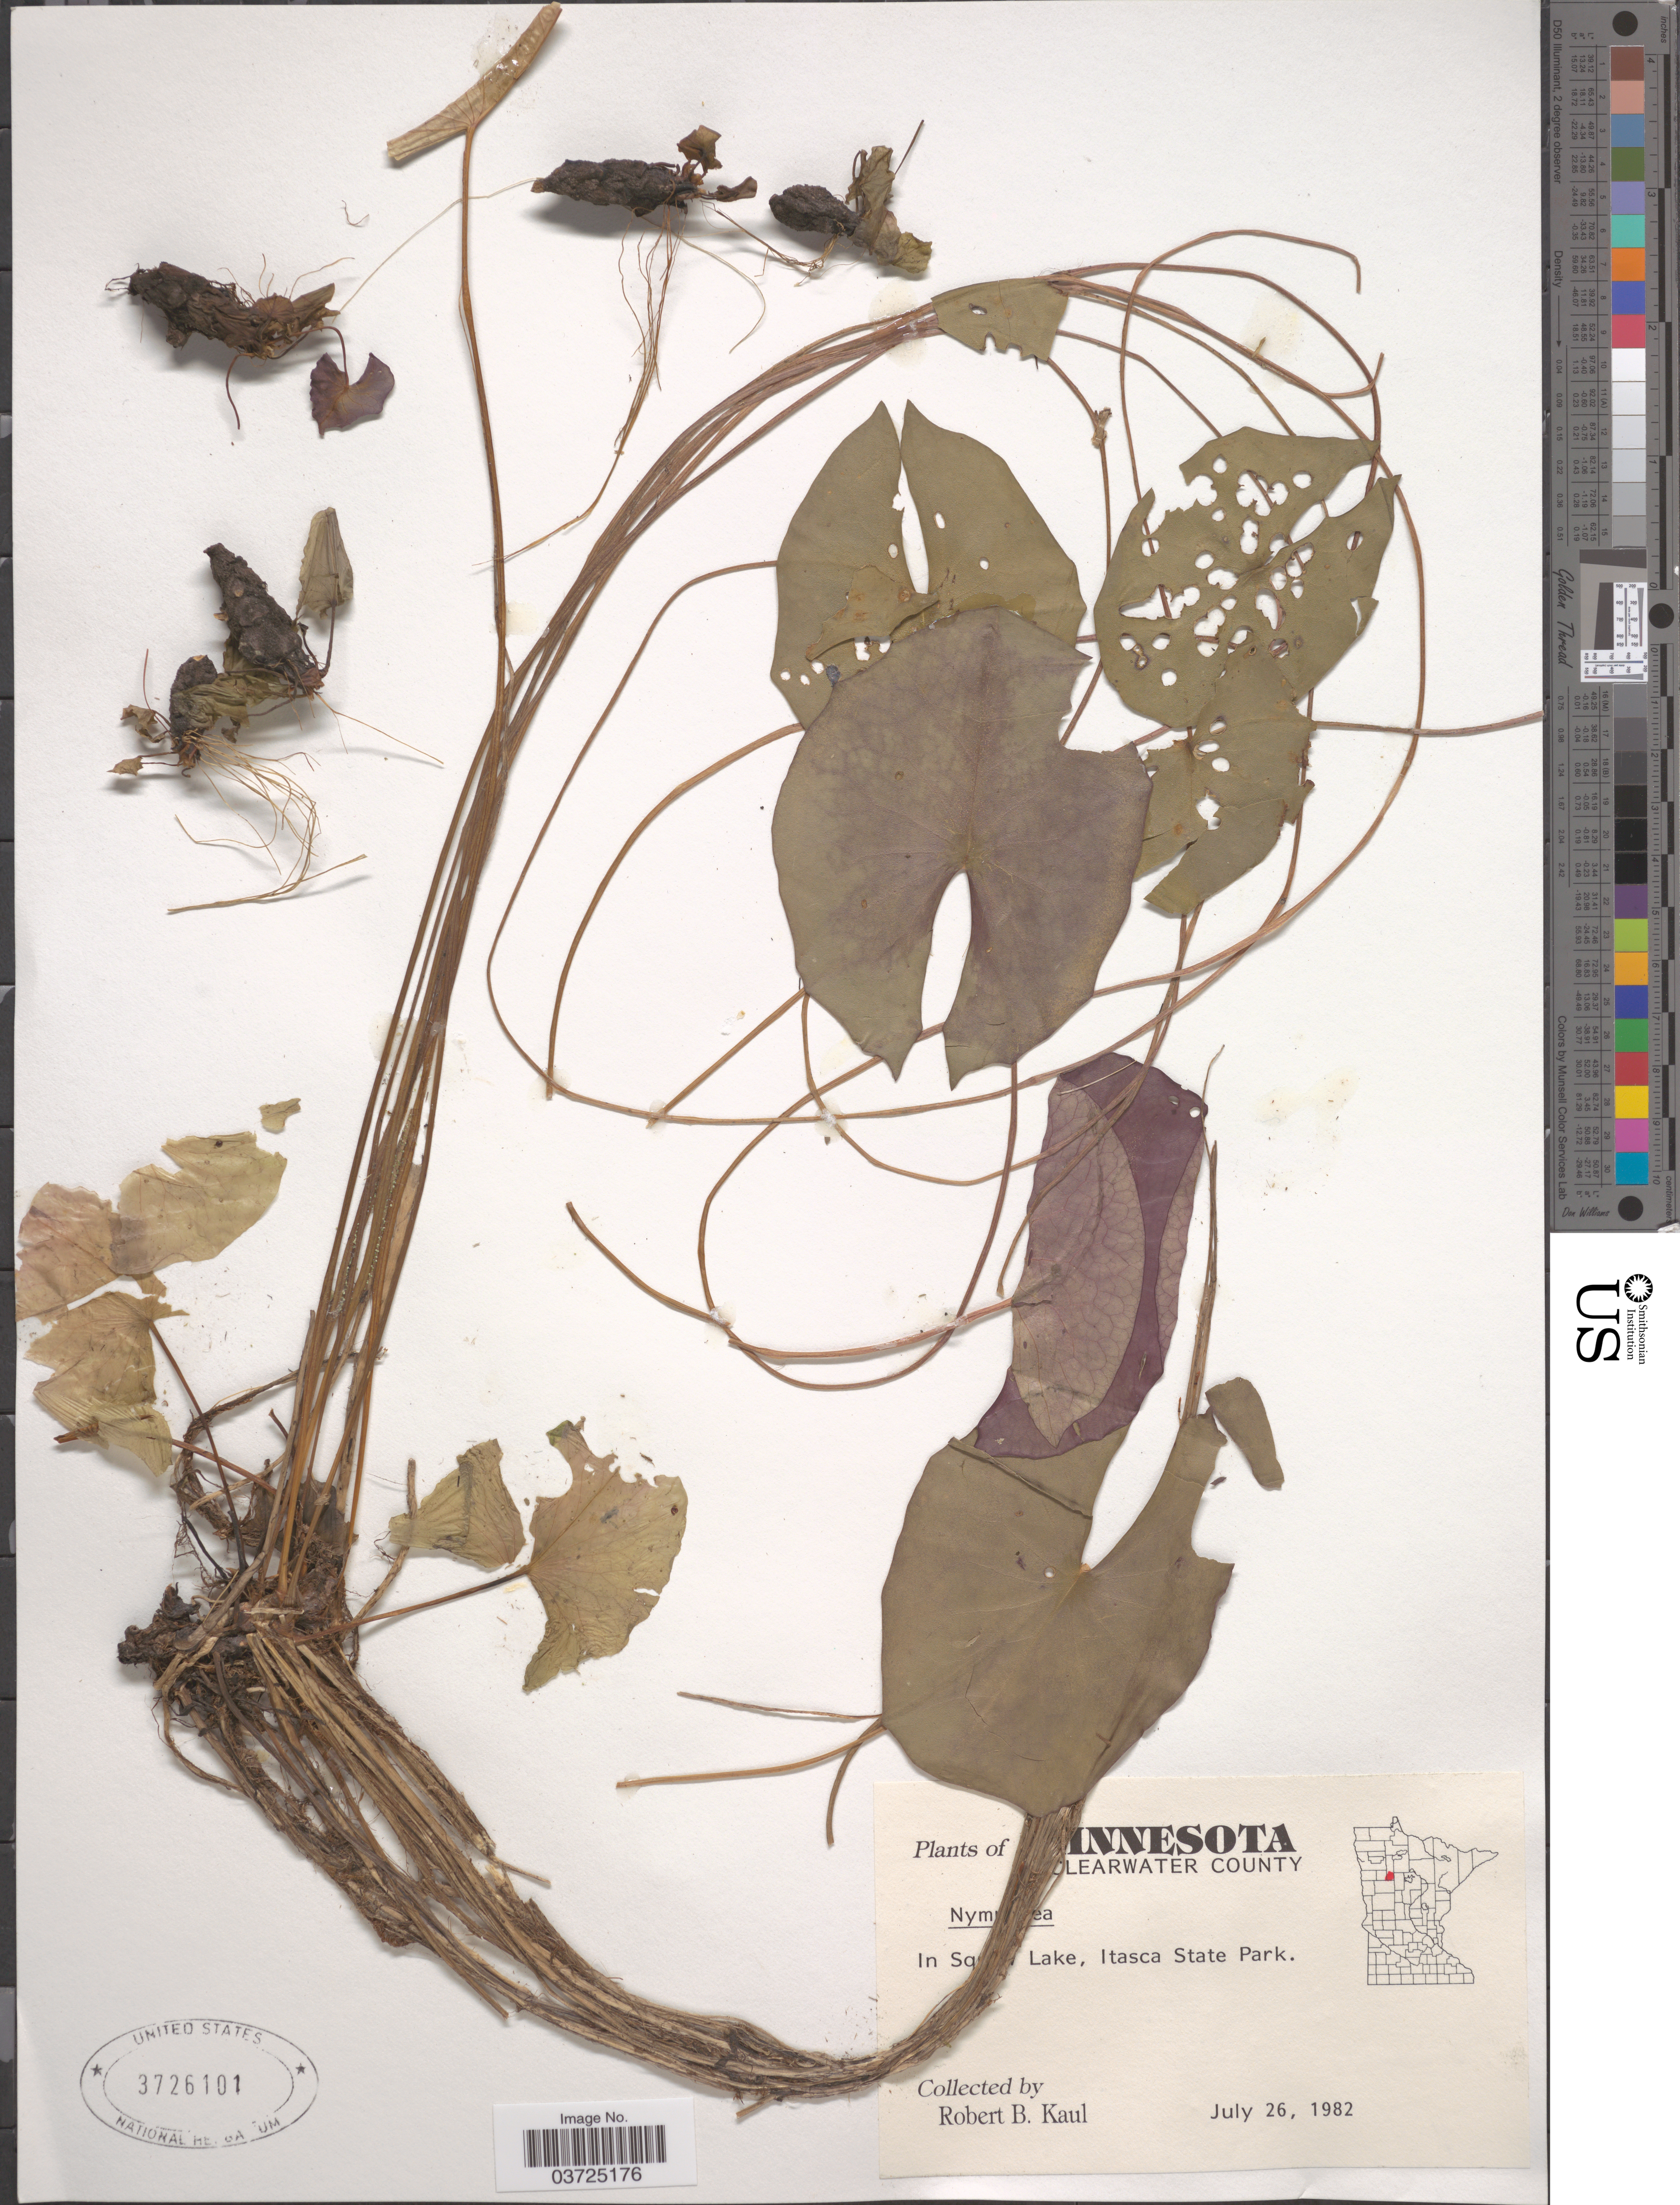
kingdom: Plantae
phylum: Tracheophyta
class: Magnoliopsida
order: Nymphaeales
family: Nymphaeaceae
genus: Nymphaea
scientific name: Nymphaea sp.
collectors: R. Kaul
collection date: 1982-07-26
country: United States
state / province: Minnesota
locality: Clearwater County. In Squaw Lake, Itasca State Park.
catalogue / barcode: US 3726101